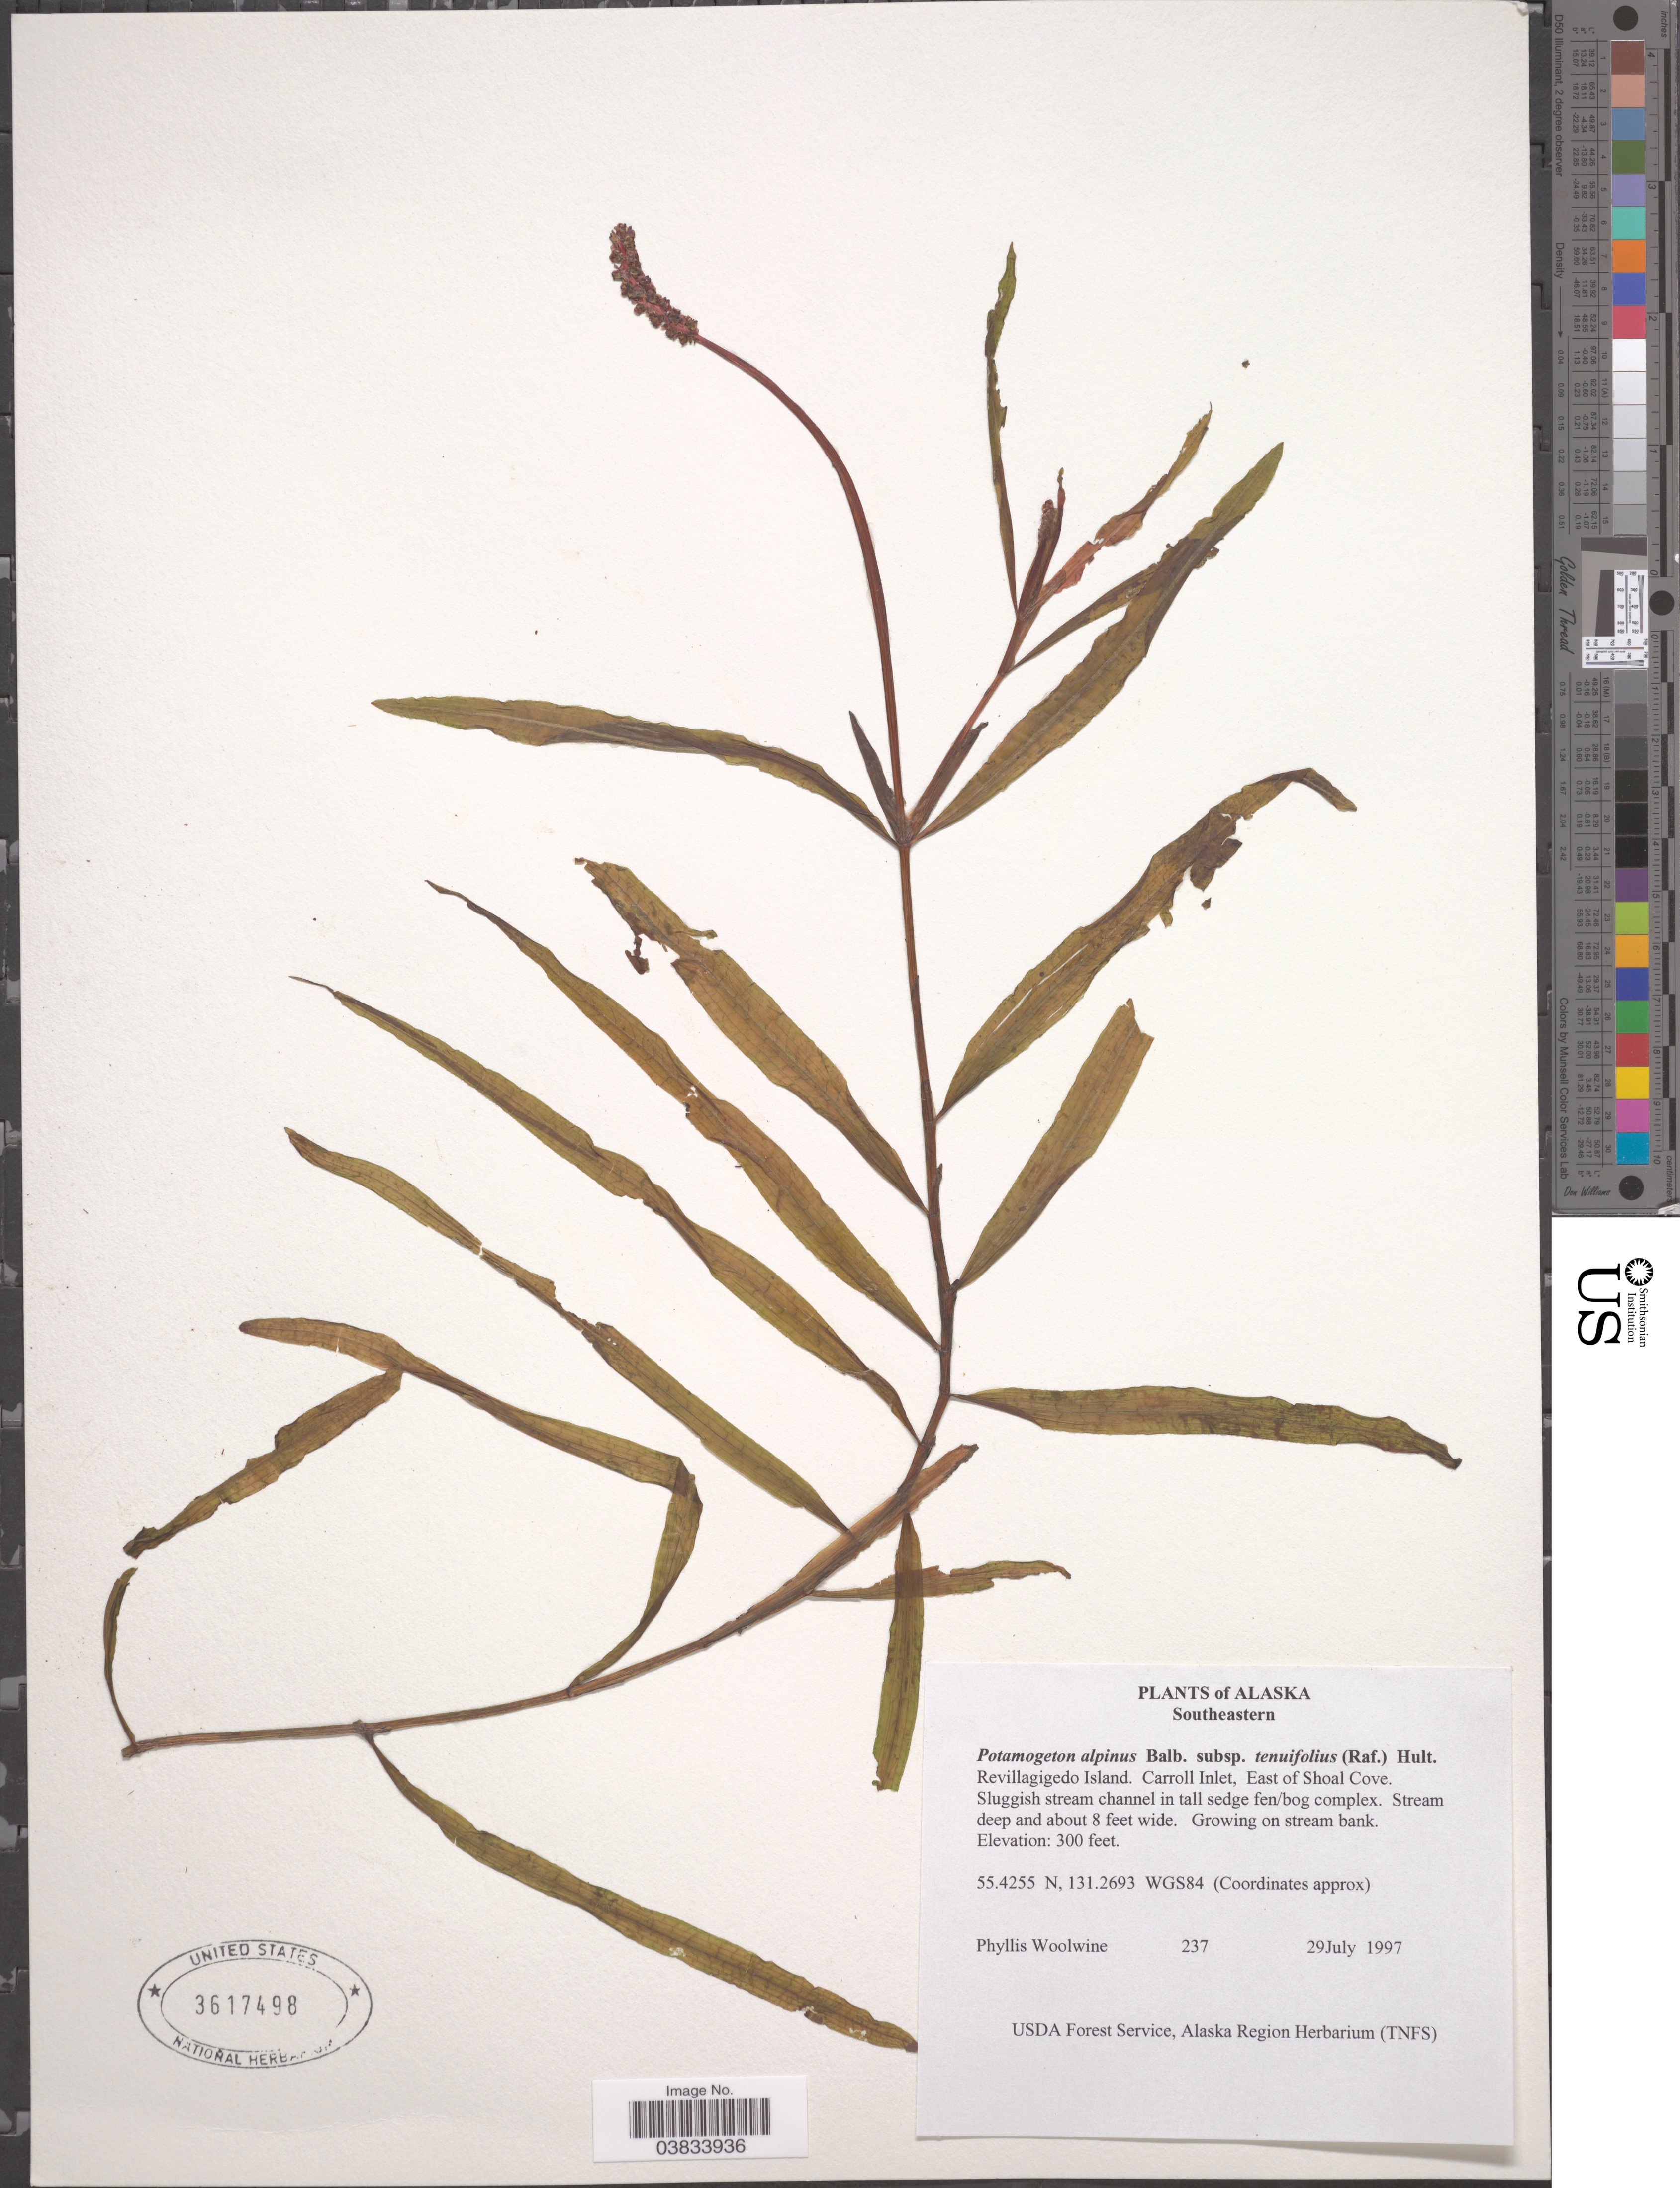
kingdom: Plantae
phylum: Tracheophyta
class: Liliopsida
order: Alismatales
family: Potamogetonaceae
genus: Potamogeton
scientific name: Potamogeton alpinus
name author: Balb.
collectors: P. Woolwine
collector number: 237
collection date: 1997-07-29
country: United States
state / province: Alaska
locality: Southeastern. Revillagigedo Island. Carroll Inlet, East of Shoal Cove. GS84 [unsure placement]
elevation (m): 91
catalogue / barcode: US 3617498